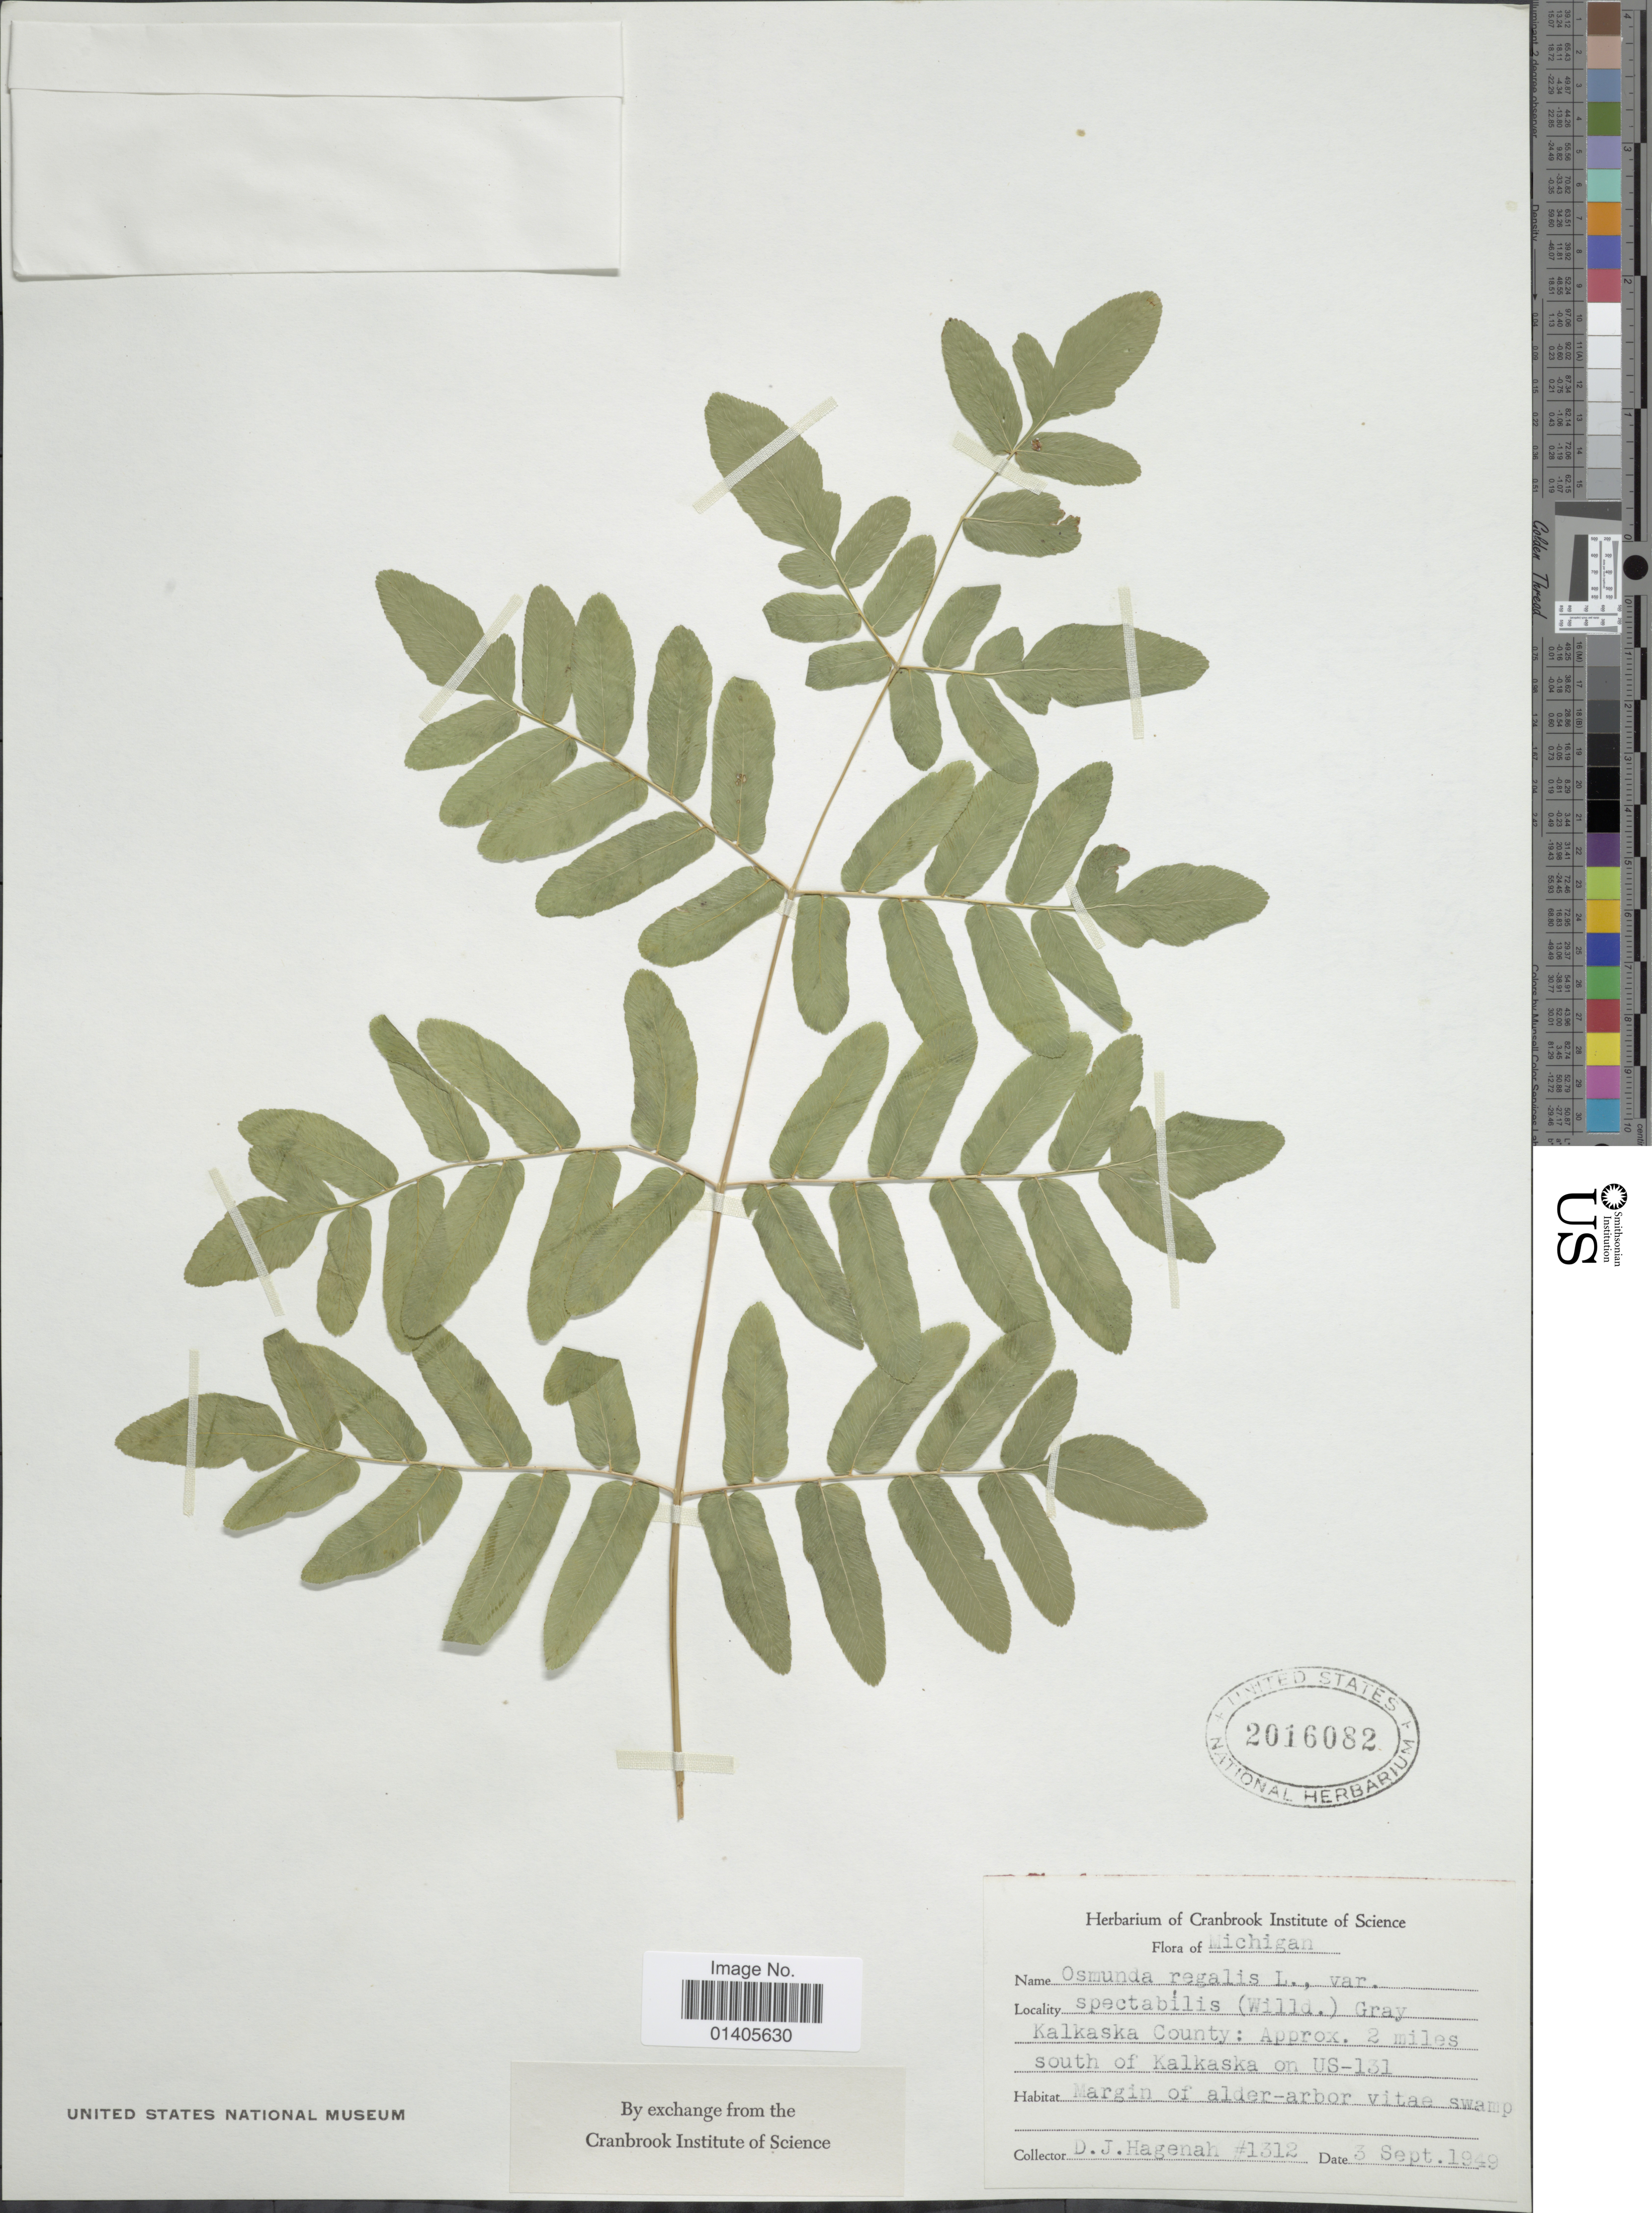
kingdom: Plantae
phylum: Tracheophyta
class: Polypodiopsida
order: Osmundales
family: Osmundaceae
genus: Osmunda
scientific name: Osmunda regalis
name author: L.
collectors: D. Hagenah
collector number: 1312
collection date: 1949-09-03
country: United States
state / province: Michigan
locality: Kalkaska County: Approx. 2 miles south of Kalkaska on US-131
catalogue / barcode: US 2016082